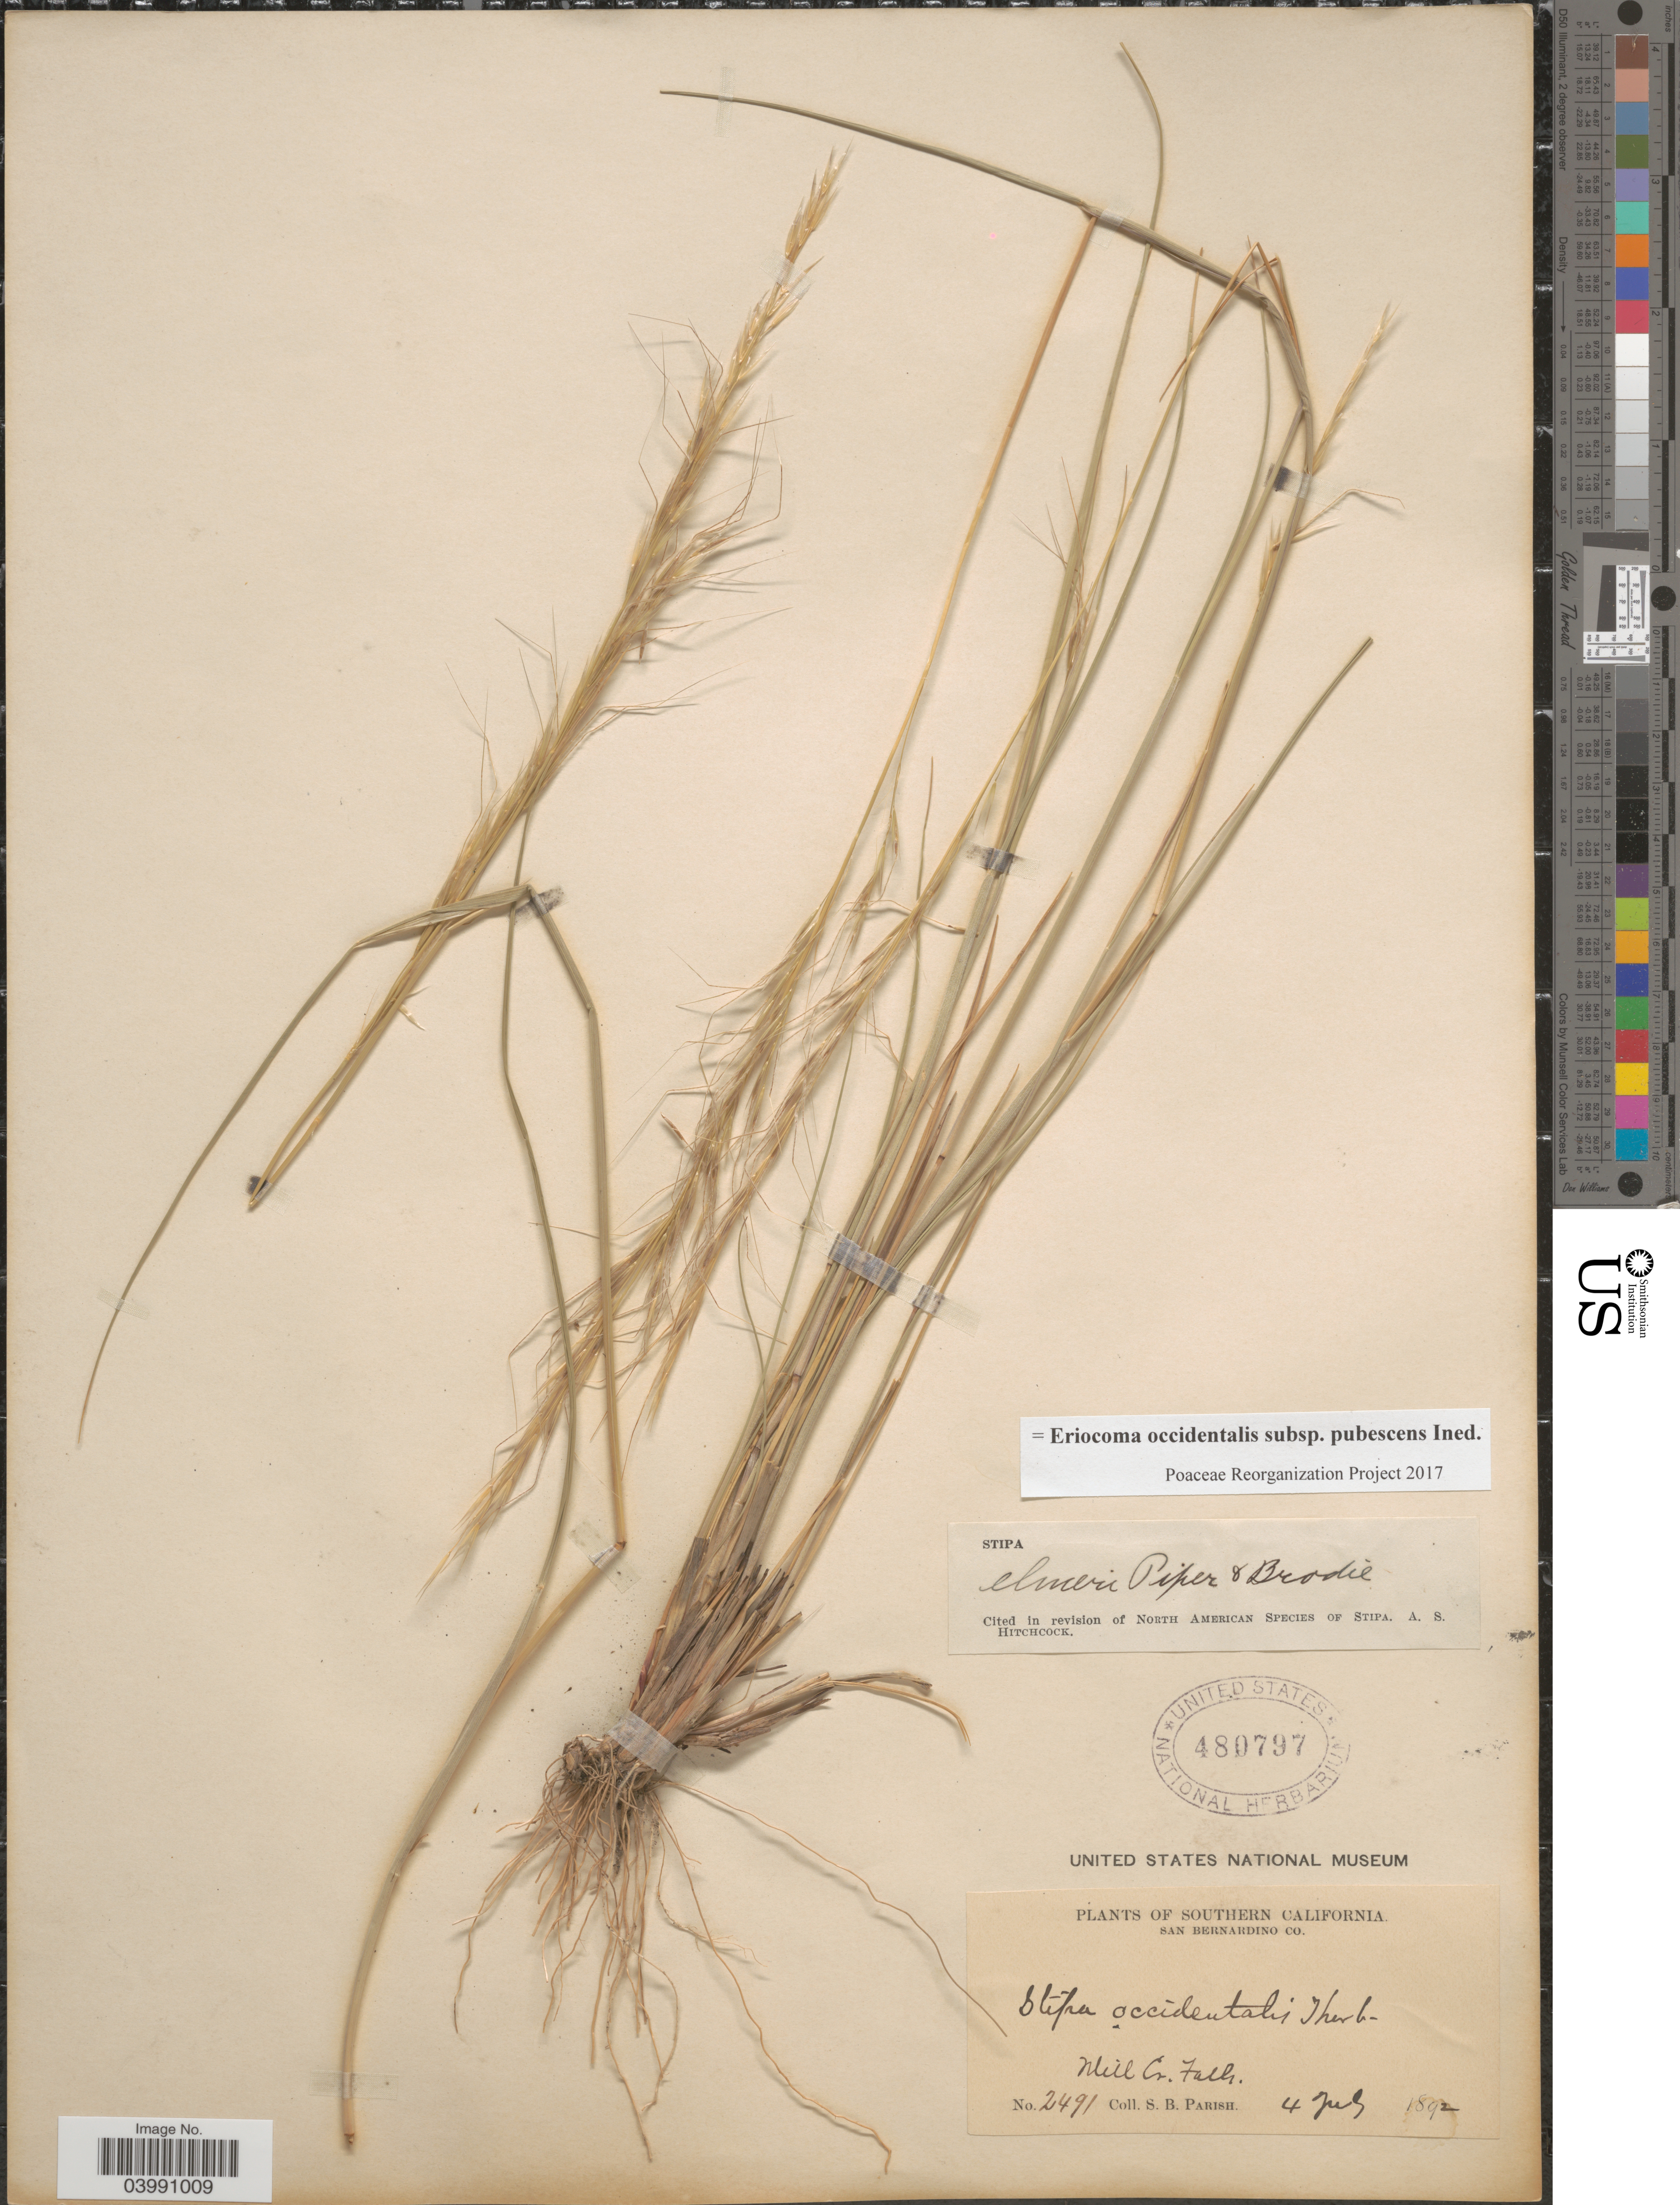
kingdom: Plantae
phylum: Tracheophyta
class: Liliopsida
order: Poales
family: Poaceae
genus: Eriocoma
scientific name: Eriocoma occidentalis subsp. pubescens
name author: (Vasey) Romasch.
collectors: S. B. Parish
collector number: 2491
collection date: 1892-07-04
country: United States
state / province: California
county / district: San Bernardino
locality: Southern California. San Bernardino Co. Mill Cr. Falls.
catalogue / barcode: US 480797